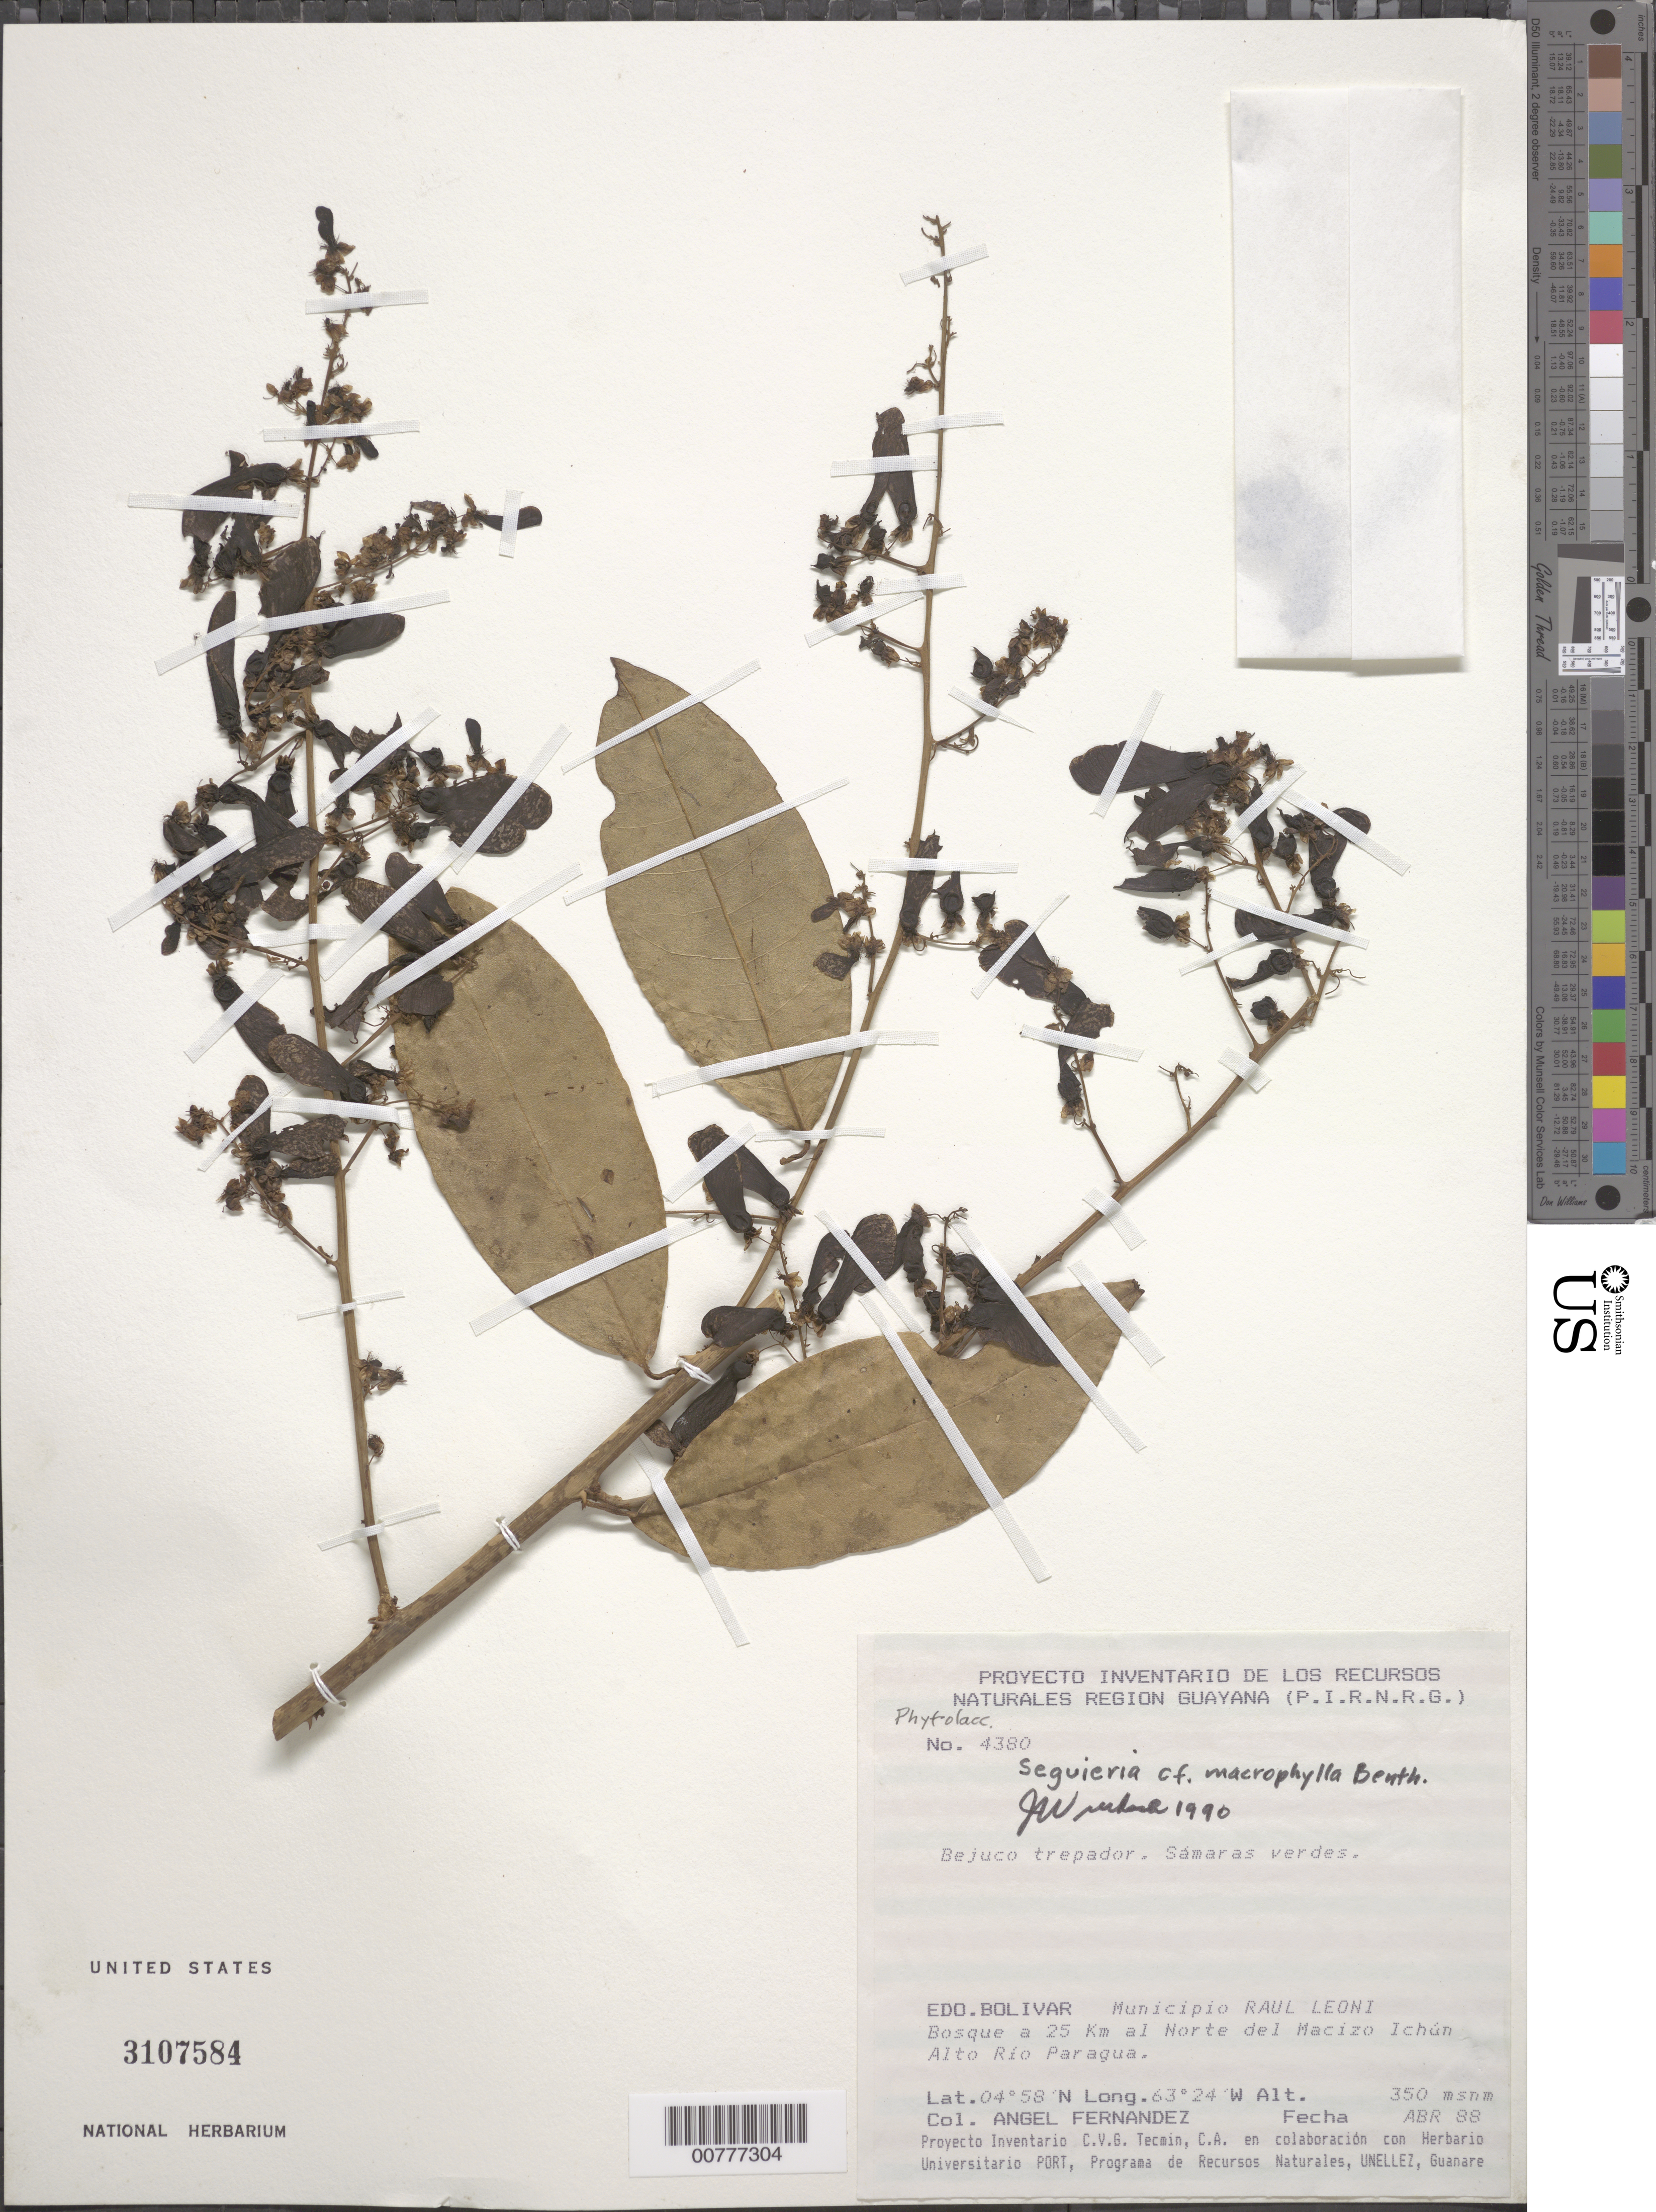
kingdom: Plantae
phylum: Tracheophyta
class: Magnoliopsida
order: Caryophyllales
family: Phytolaccaceae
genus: Seguieria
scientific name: Seguieria macrophylla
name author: Benth.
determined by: Wurdack, John J., (US), US (UNITED STATES)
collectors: A. Fernández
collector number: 4380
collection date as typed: Apr-88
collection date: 1988-04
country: Venezuela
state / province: Bolívar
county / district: Angostura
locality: Mun. Raúl Leoni [=Angostura], 25 km N del Macizo Ichún, alto Río Paragua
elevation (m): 350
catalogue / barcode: US 3107584